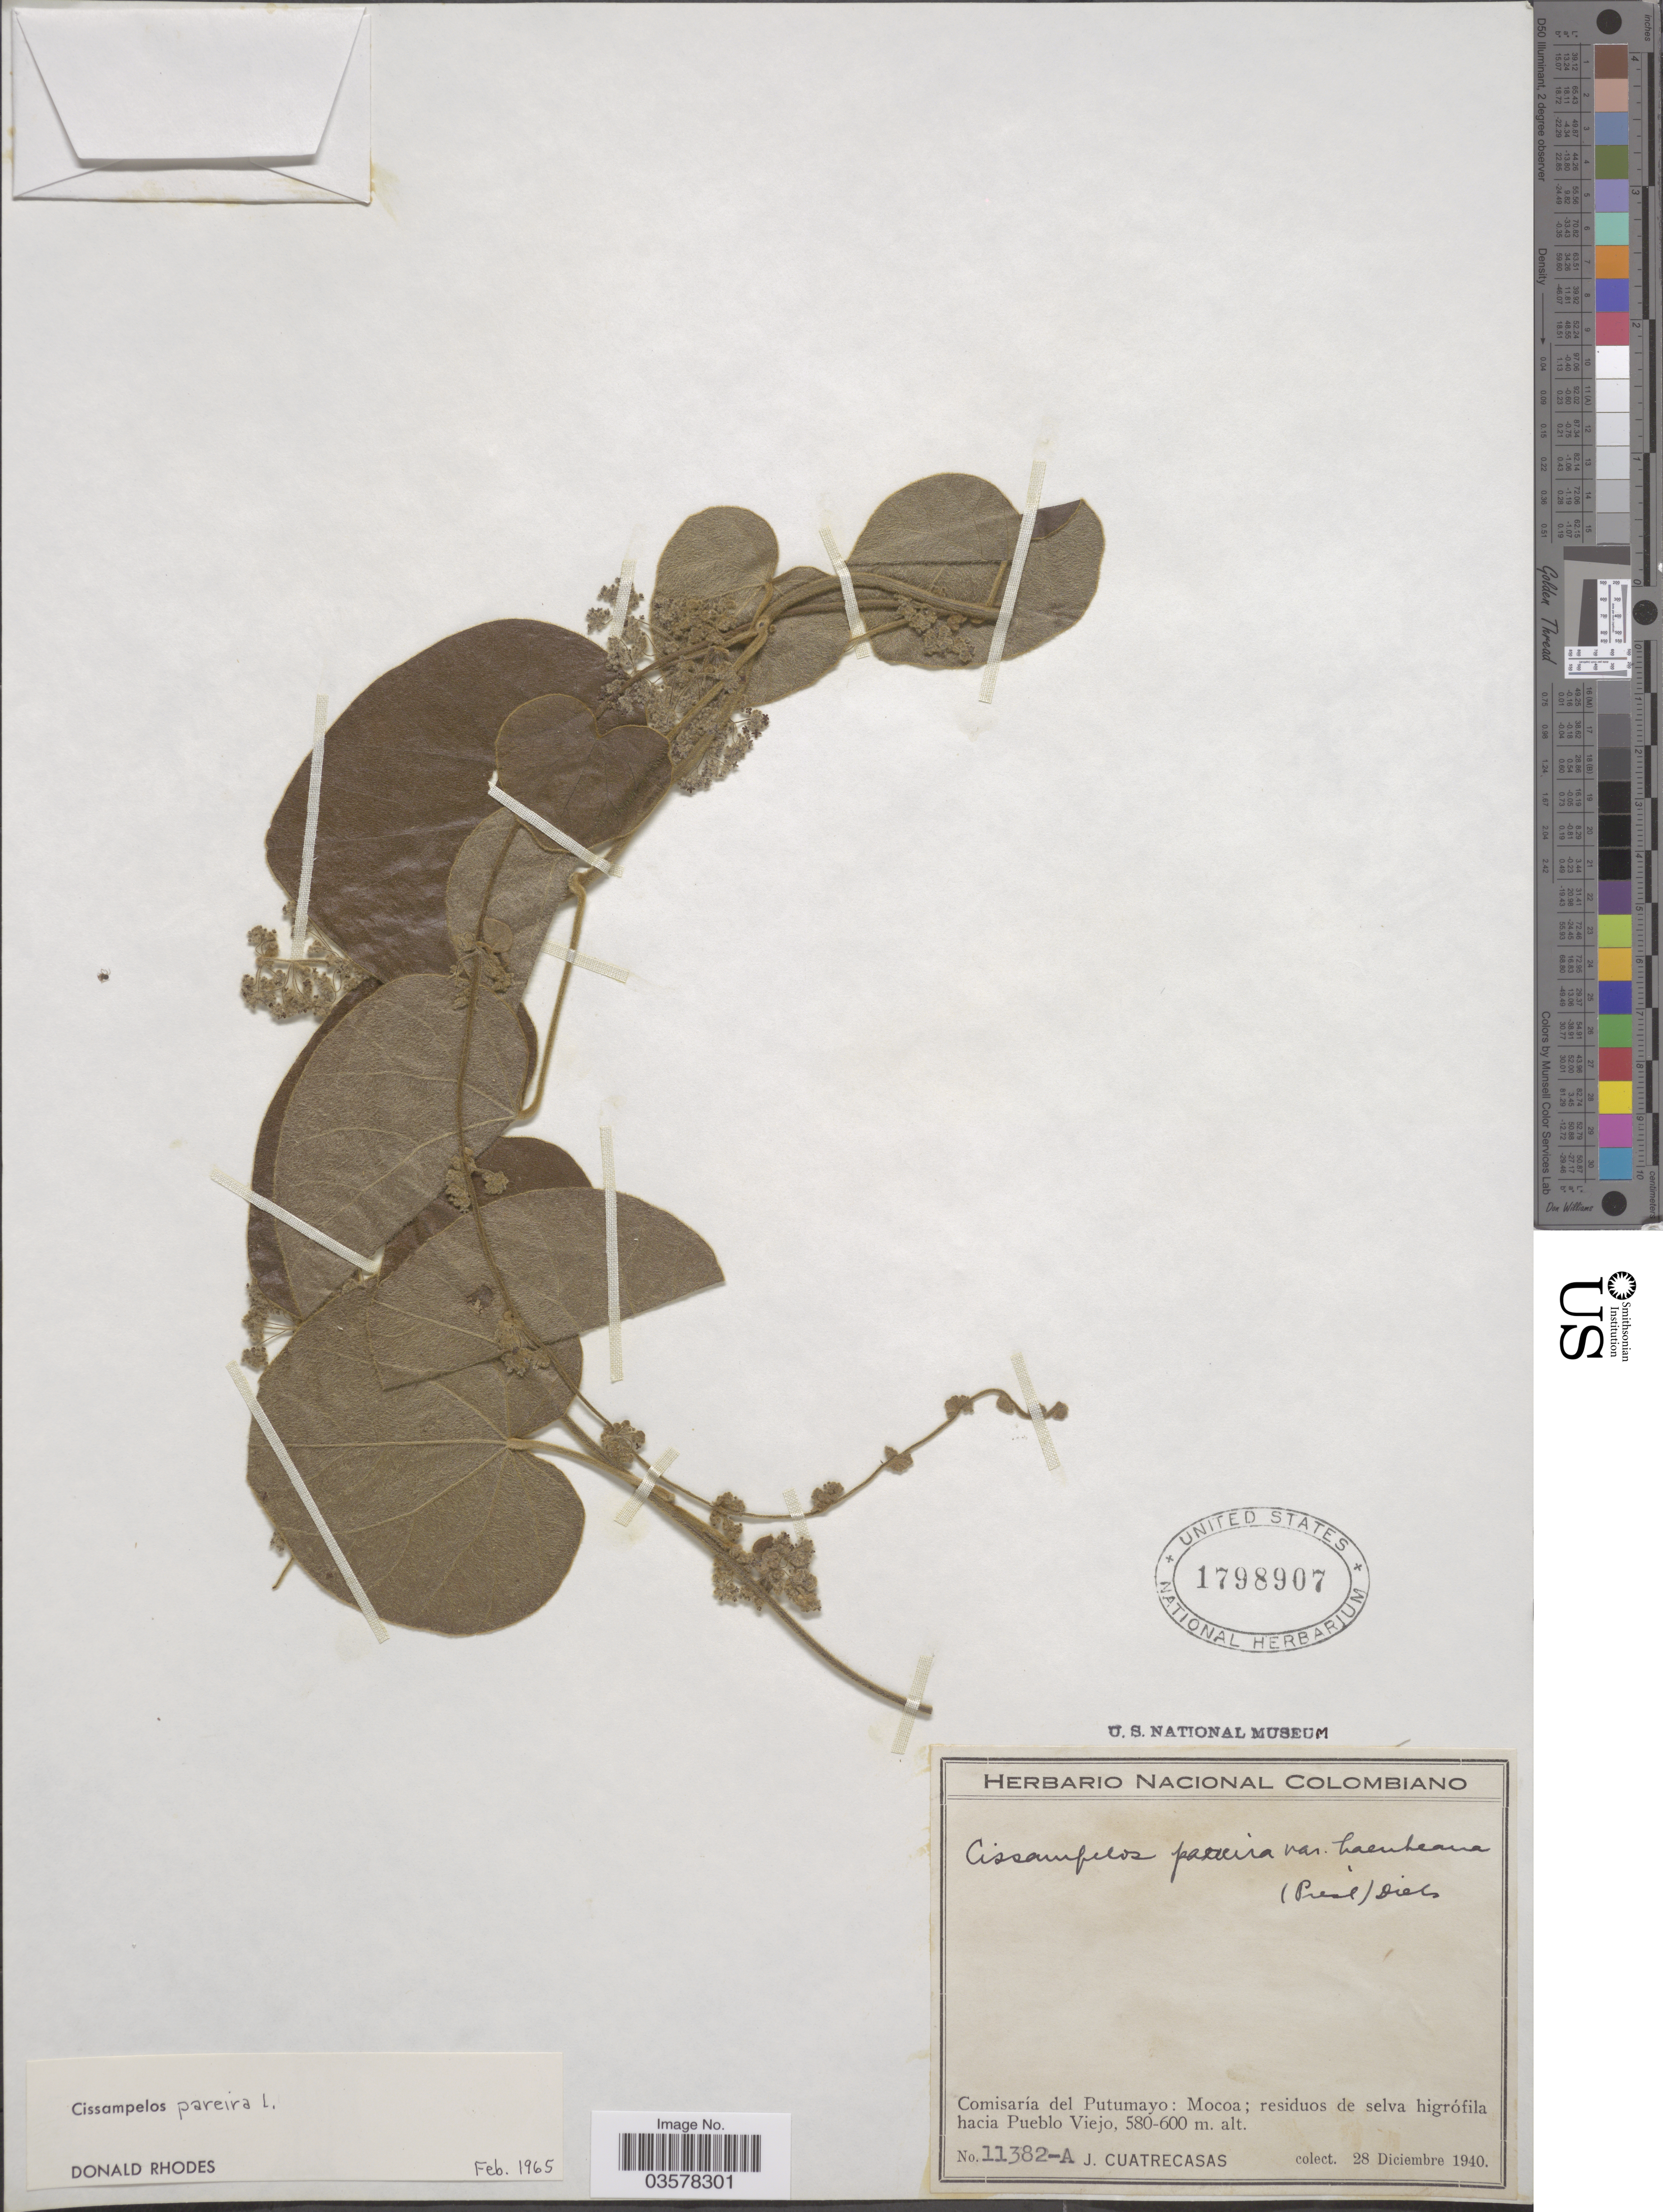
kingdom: Plantae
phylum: Tracheophyta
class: Magnoliopsida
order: Ranunculales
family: Menispermaceae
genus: Cissampelos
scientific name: Cissampelos pareira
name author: L.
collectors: J. Cuatrecasas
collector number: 11382-A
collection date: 1940-12-28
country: Colombia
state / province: Putumayo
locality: Comisaría del Putumayo: Mocoa; residuos de selva higrófila hacia Pueblo Viejo.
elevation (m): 580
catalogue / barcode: US 1798907